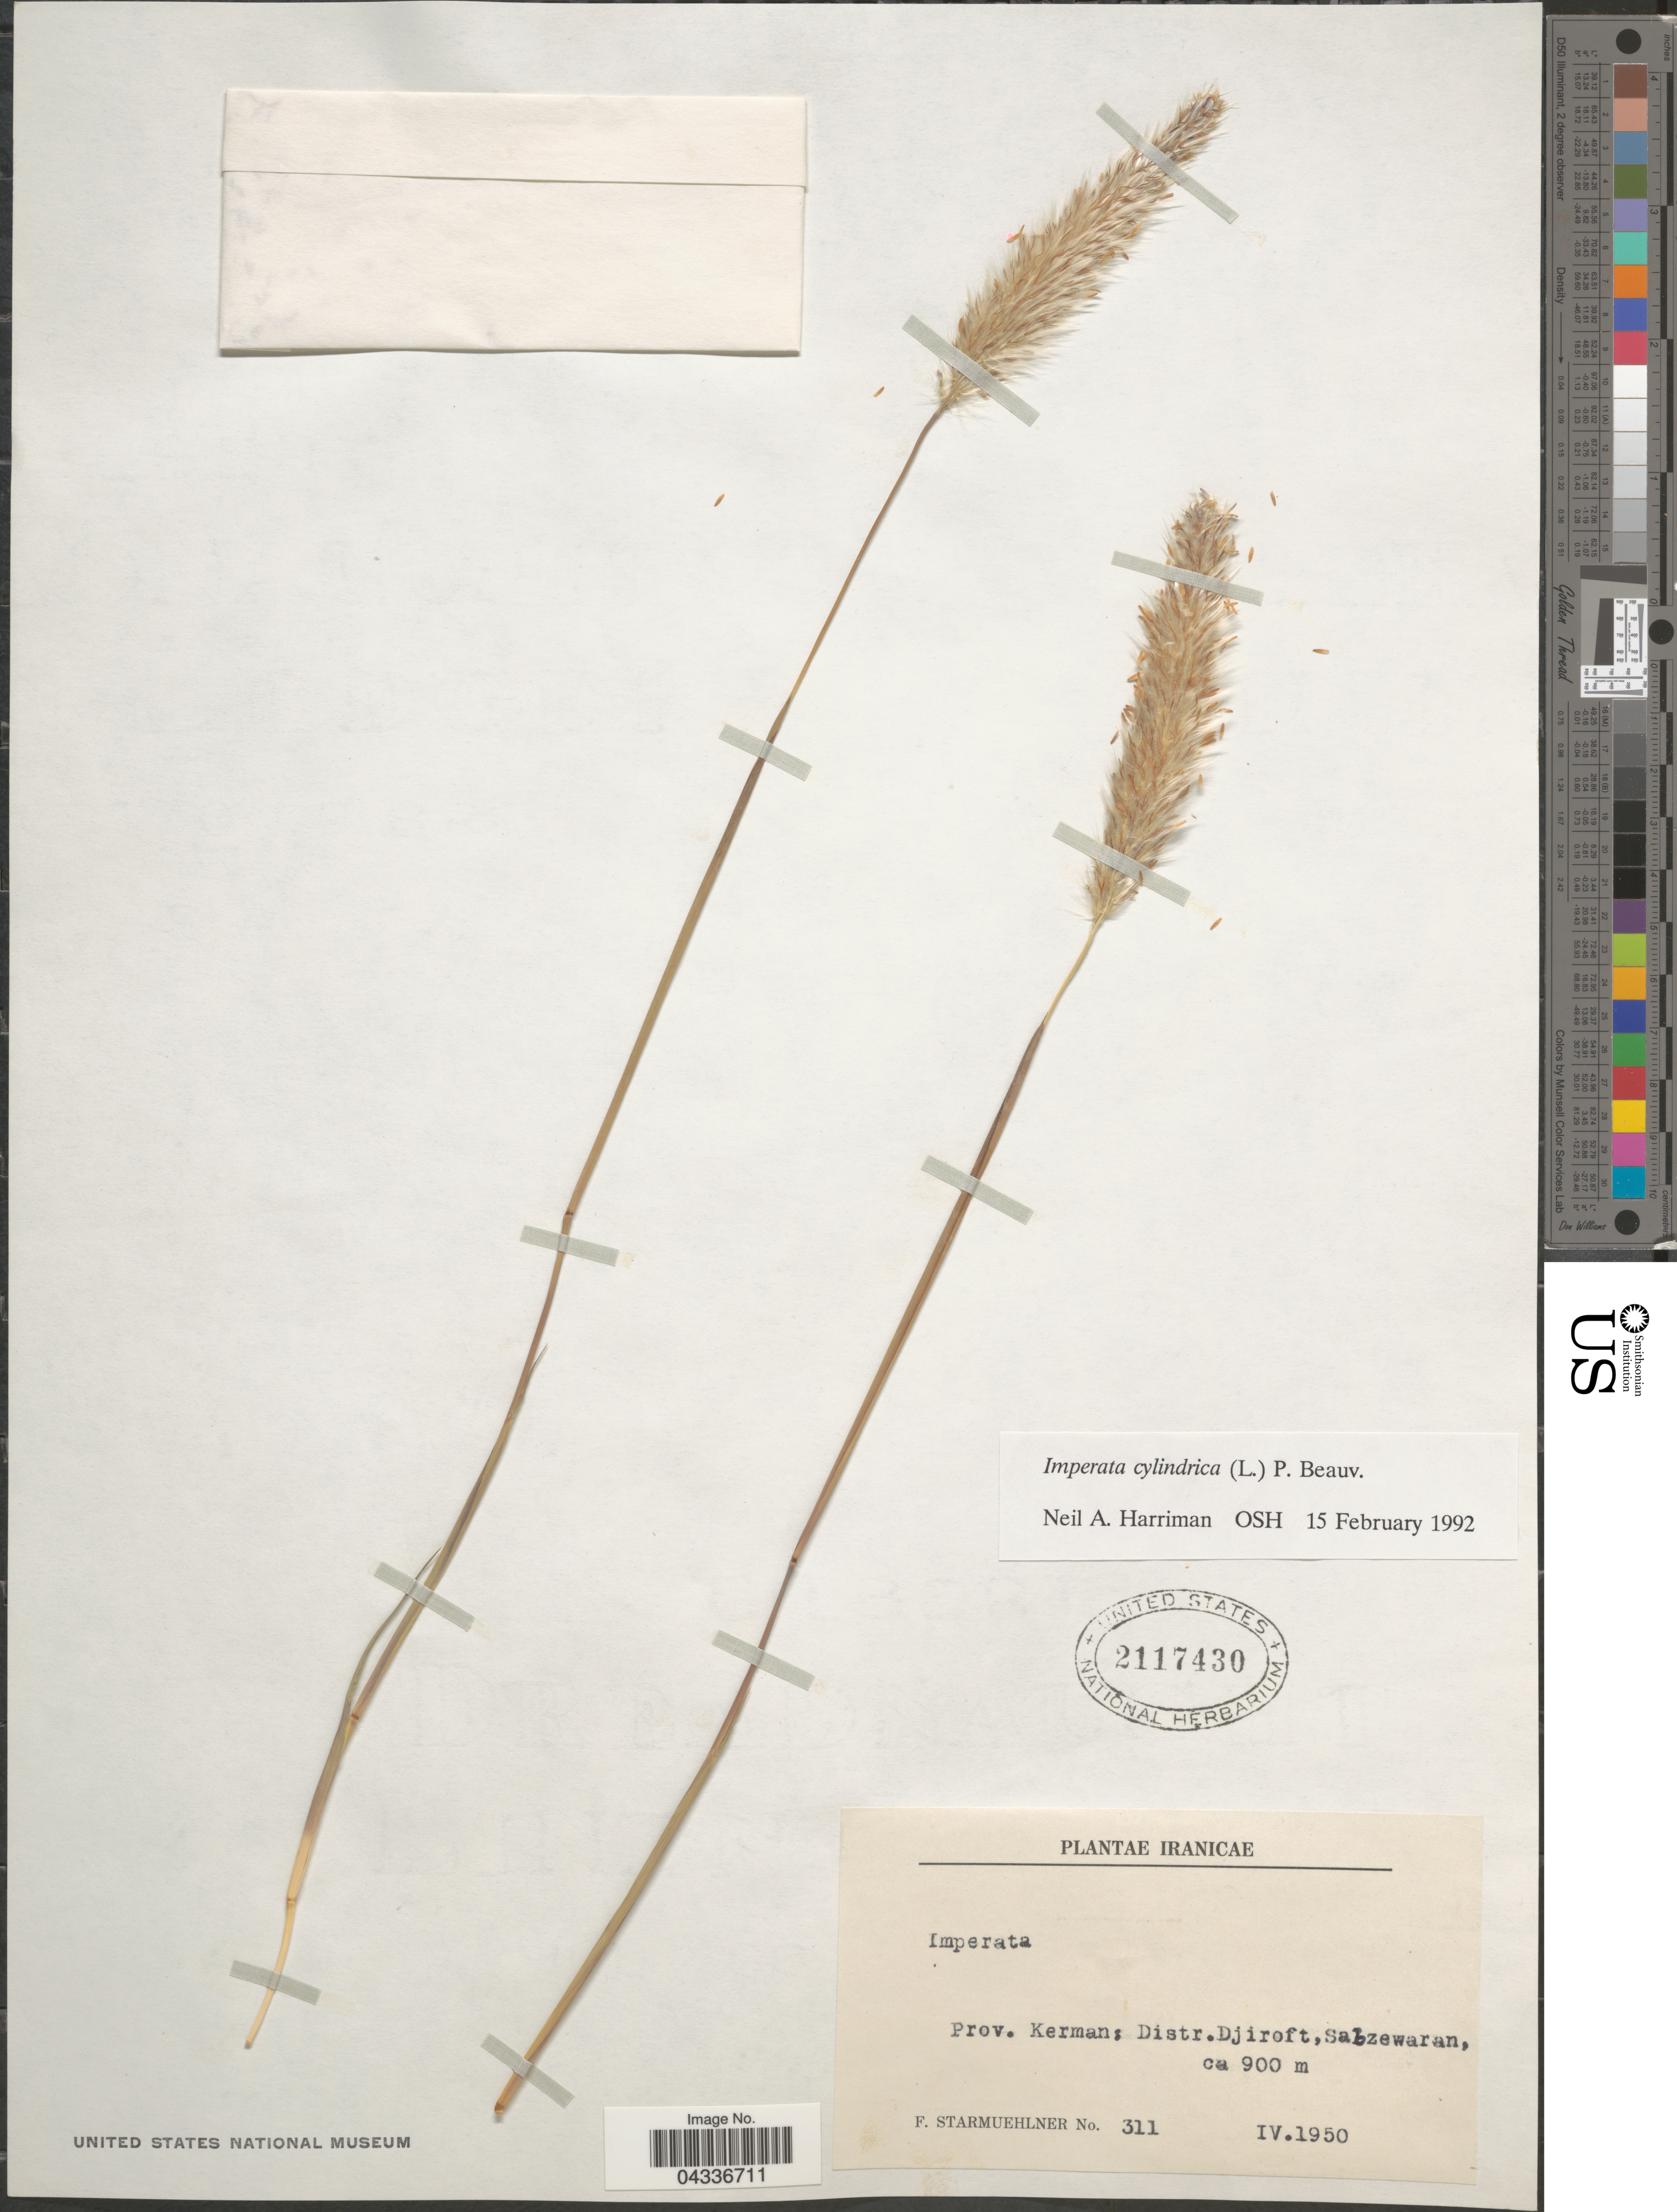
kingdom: Plantae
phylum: Tracheophyta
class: Liliopsida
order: Poales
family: Poaceae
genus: Imperata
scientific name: Imperata cylindrica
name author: (L.) P. Beauv.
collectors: F. Starmuehlner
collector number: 311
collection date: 1950-04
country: Iran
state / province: Kerman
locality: Iranicae. Distr.Djiroft,Sabzewaran.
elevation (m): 900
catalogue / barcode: US 2117430